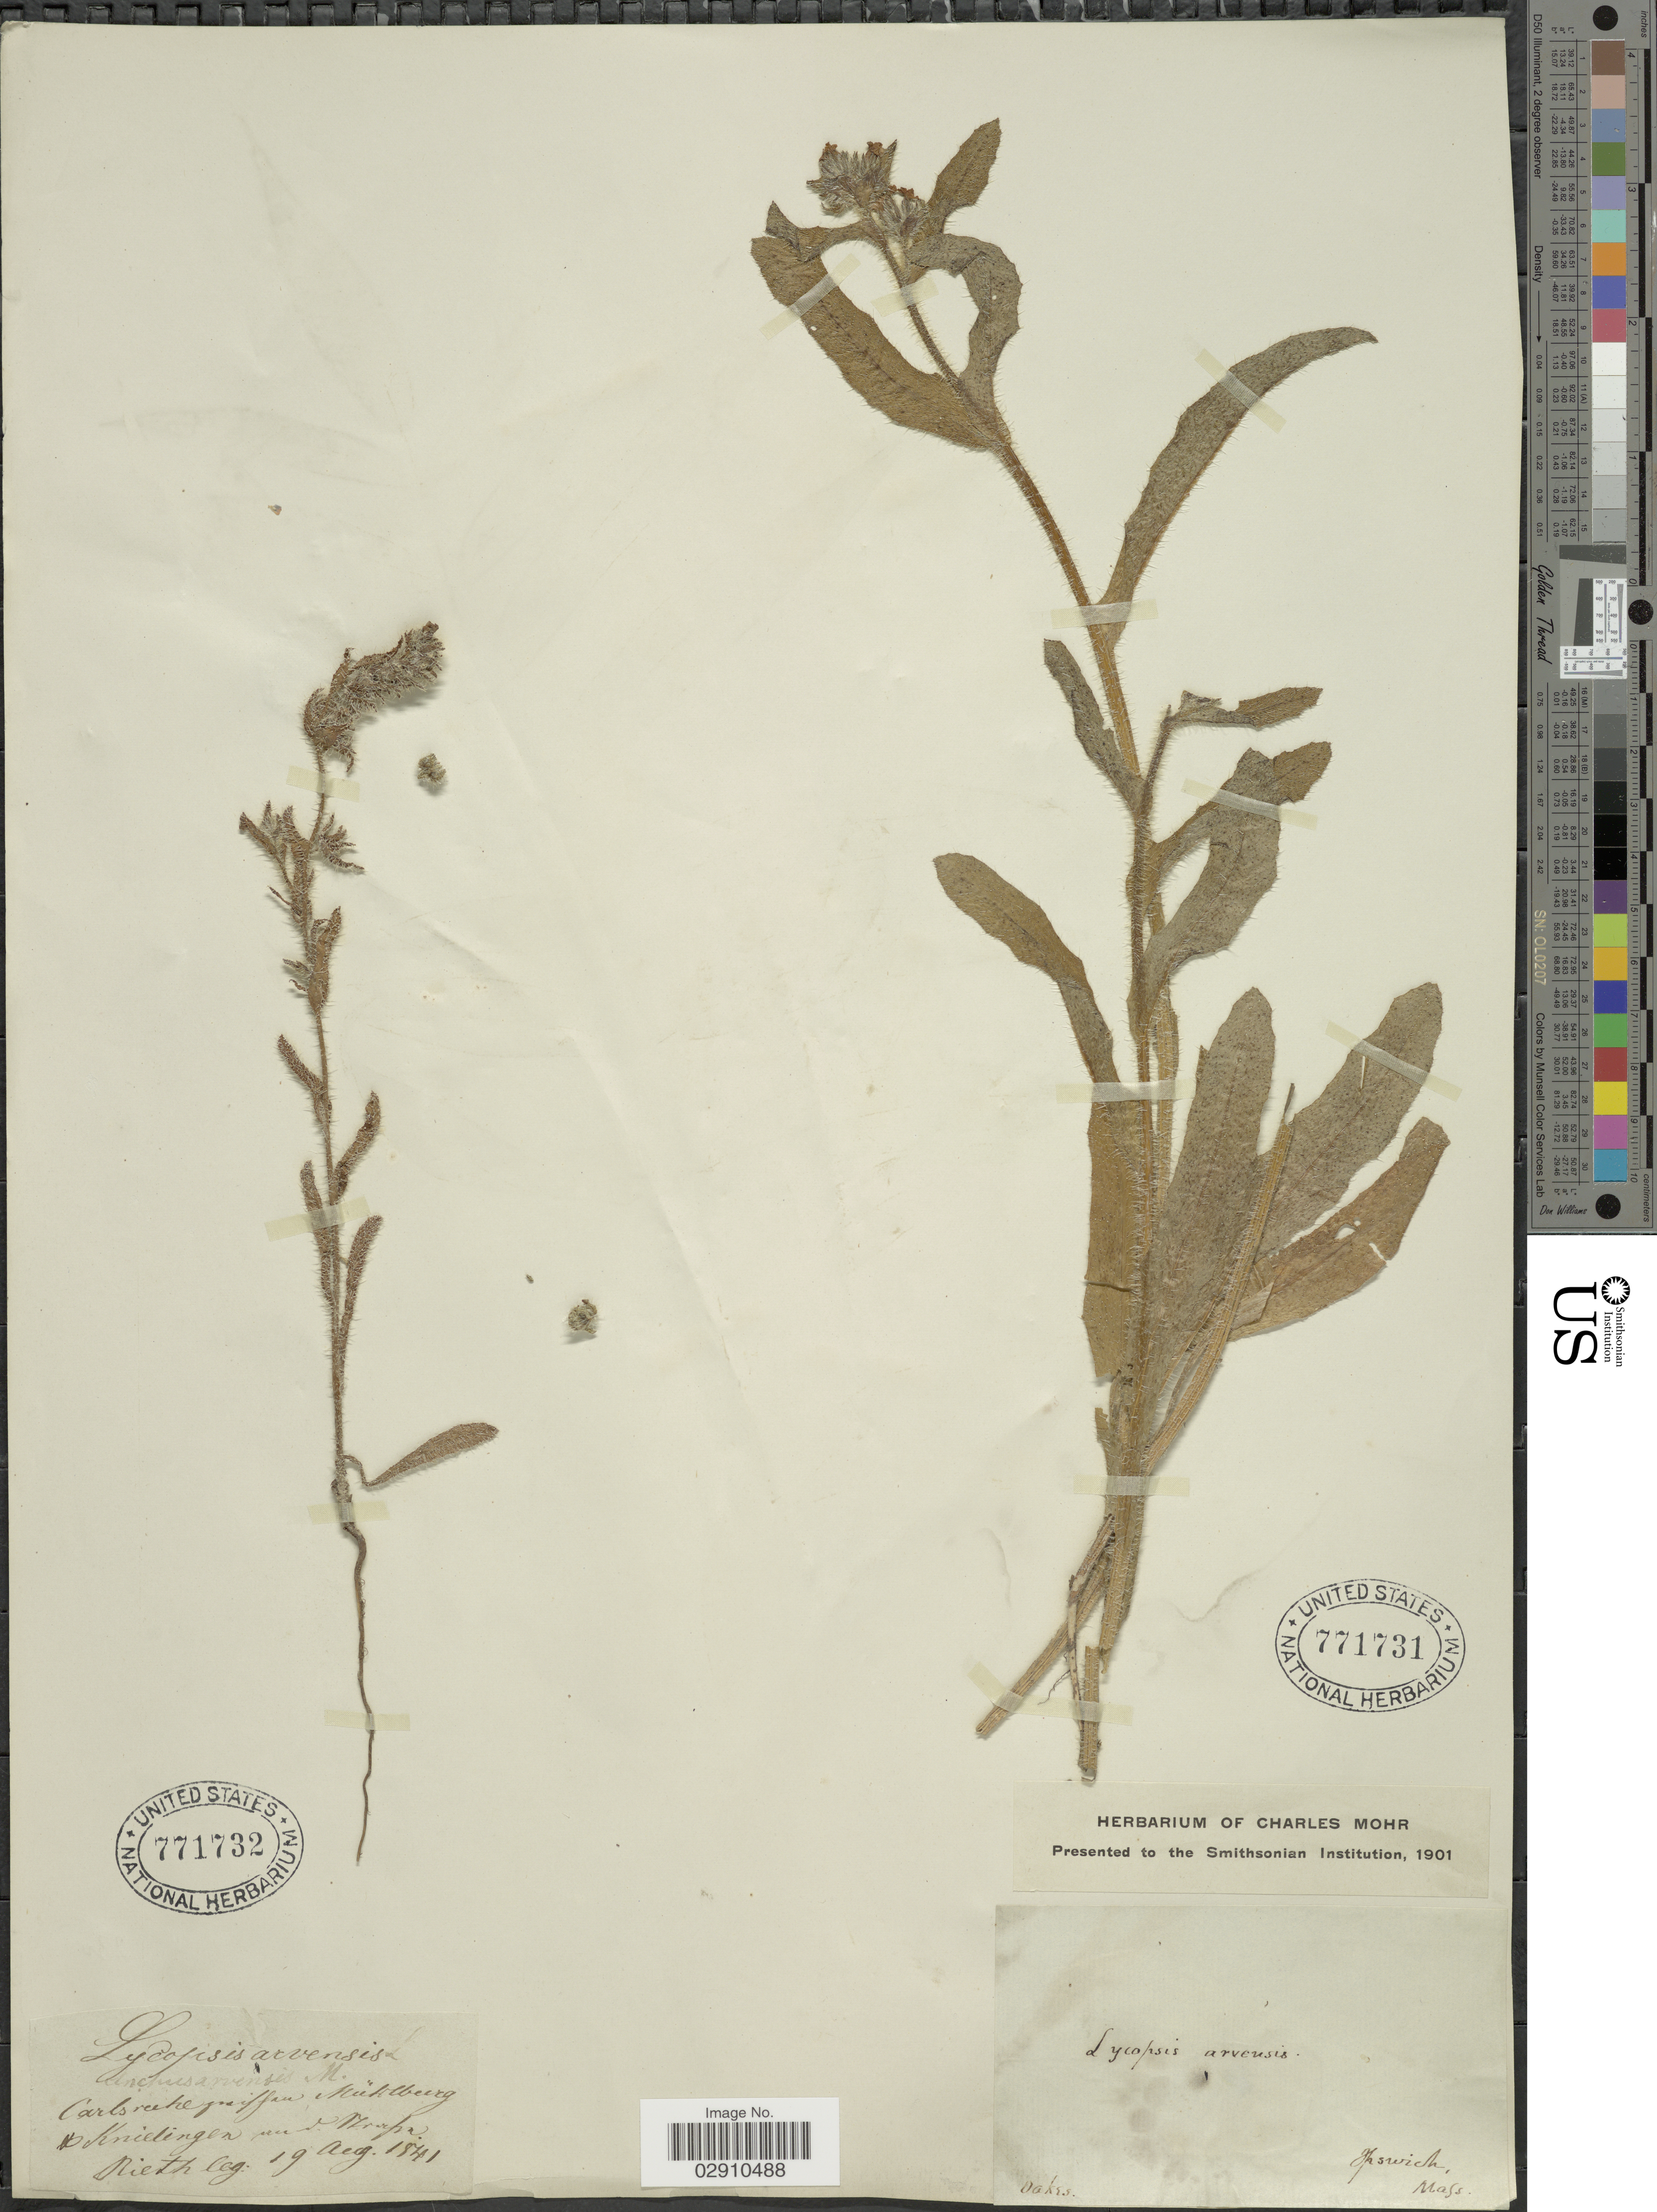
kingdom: Plantae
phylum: Tracheophyta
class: Magnoliopsida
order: Boraginales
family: Boraginaceae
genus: Lycopsis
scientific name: Lycopsis arvensis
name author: L.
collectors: -. Oakes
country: United States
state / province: Massachusetts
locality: Ipswich, Mass.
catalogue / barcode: US 771731